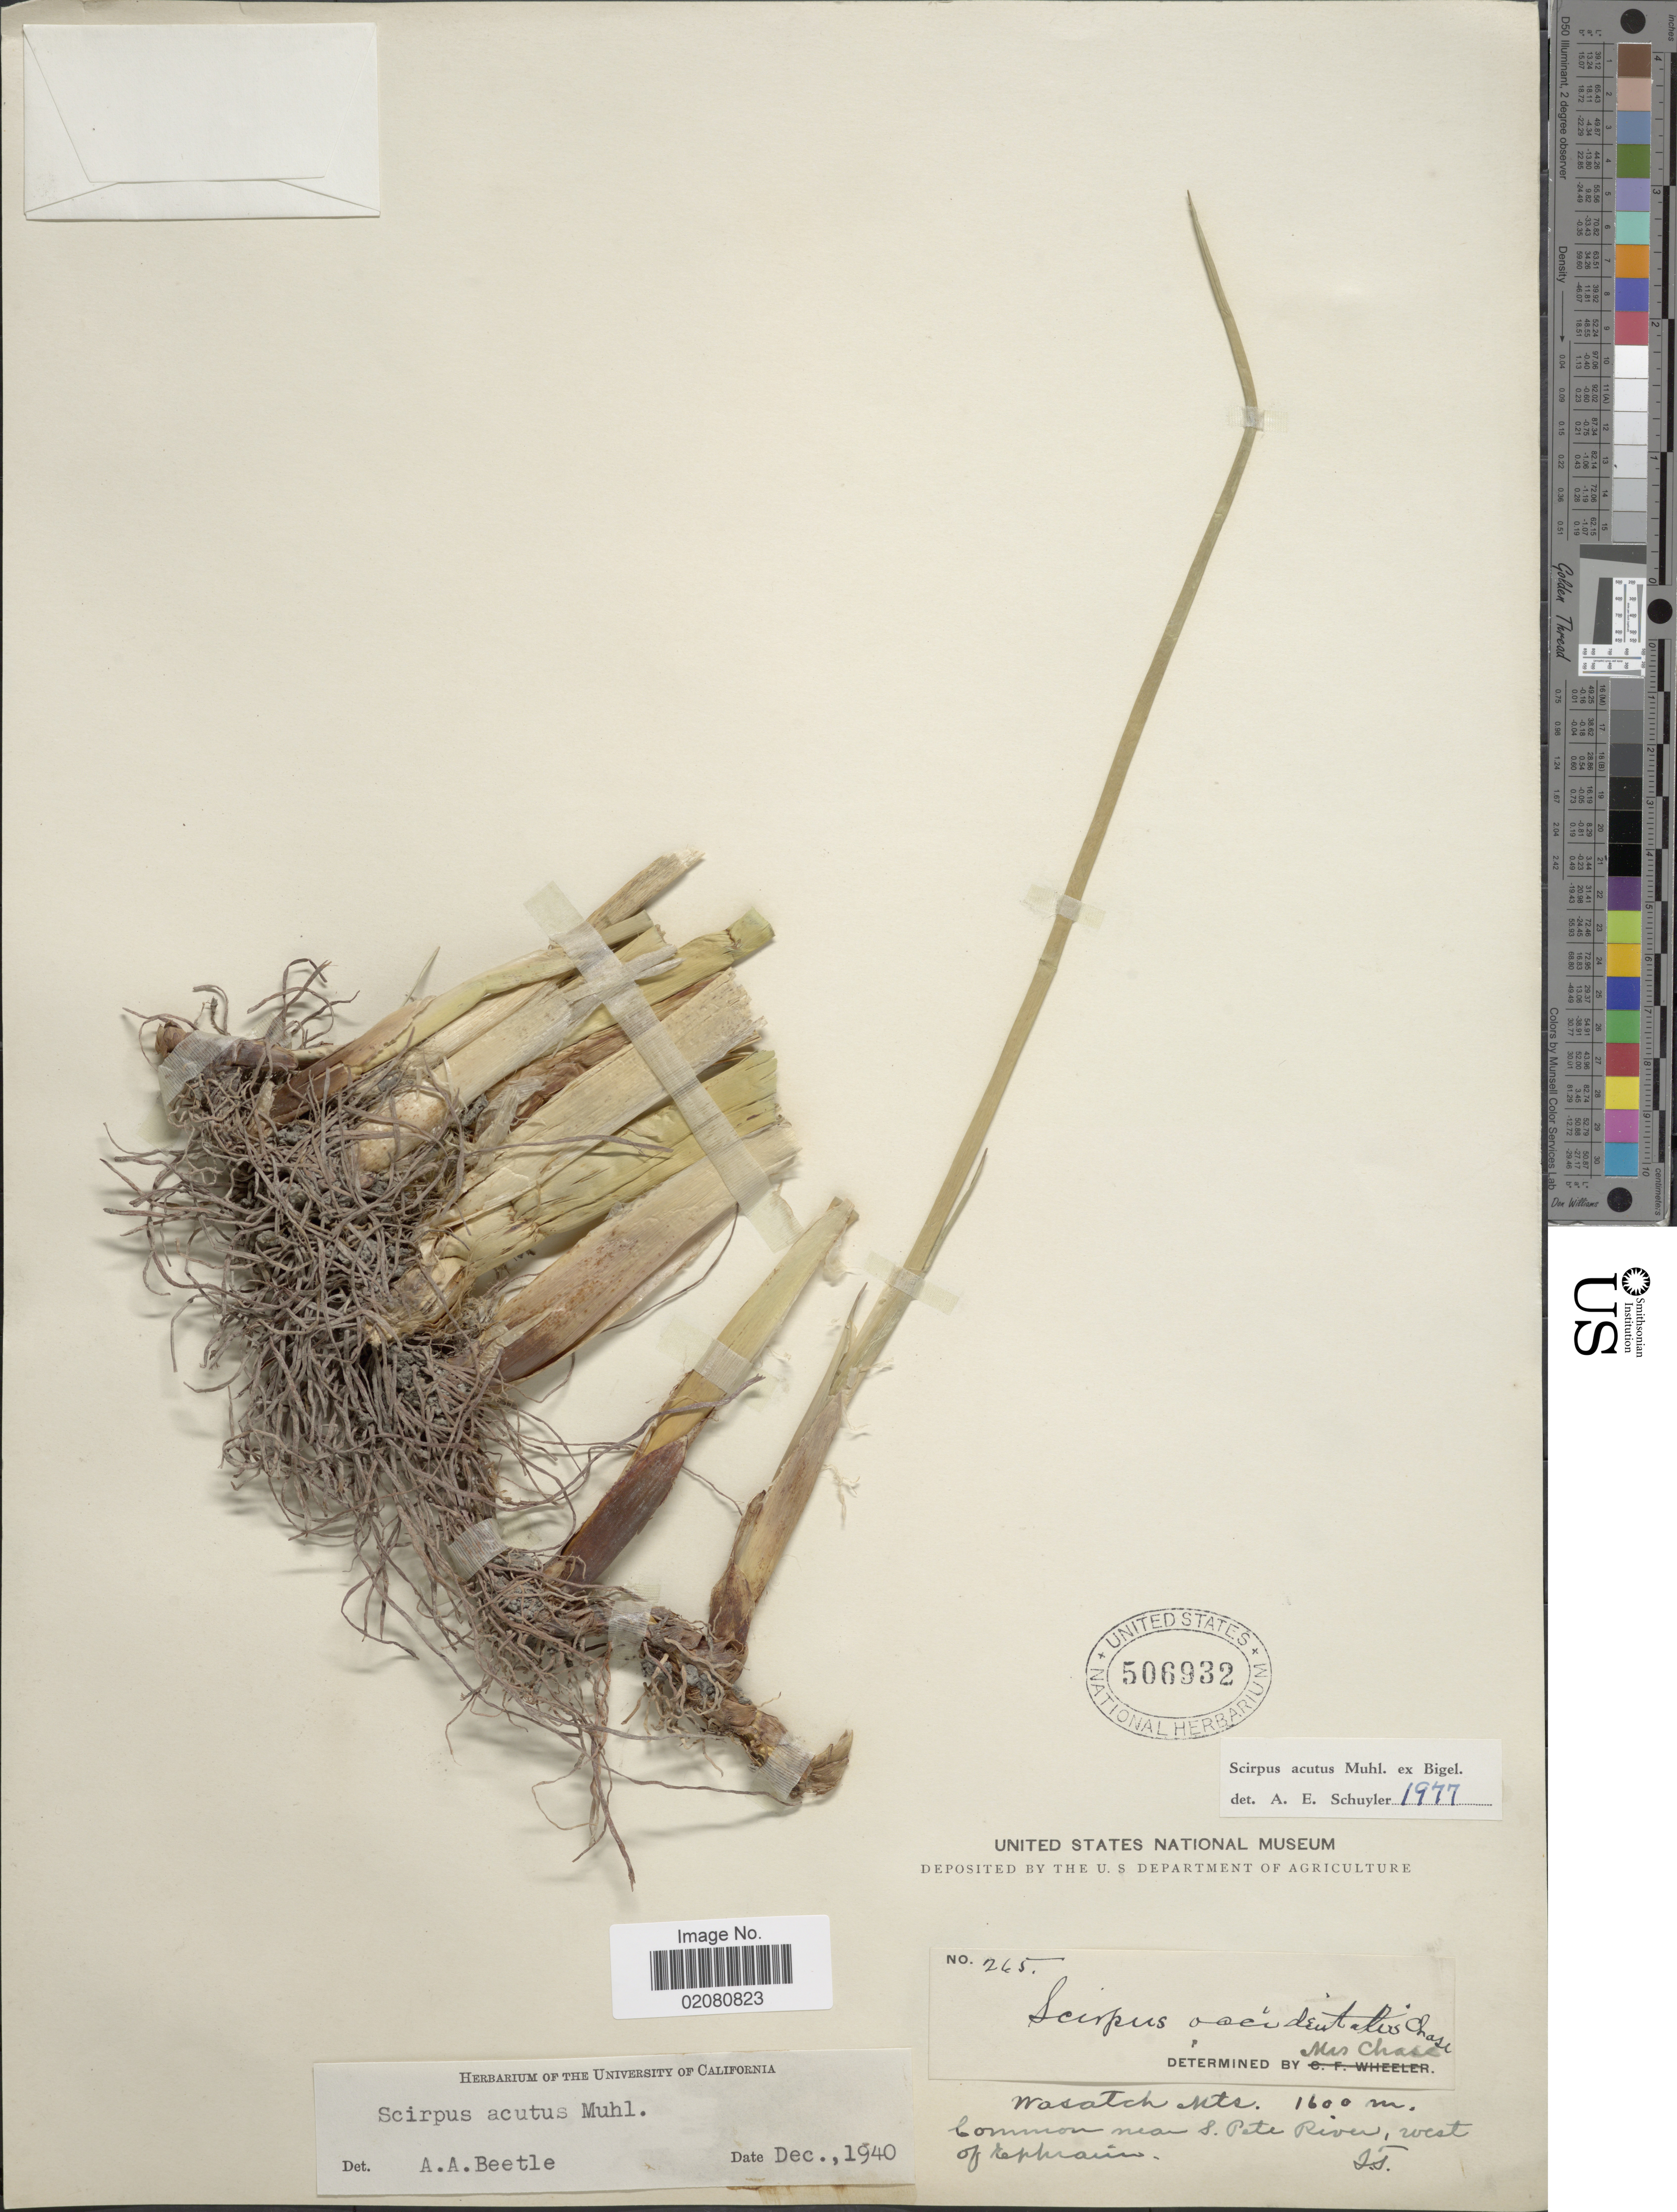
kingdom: Plantae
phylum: Tracheophyta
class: Liliopsida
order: Poales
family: Cyperaceae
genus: Schoenoplectus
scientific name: Schoenoplectus acutus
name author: (Muhl. ex Bigelow) Á. Löve & D. Löve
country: United States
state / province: Utah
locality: Wasatch Mts. Common near S. Pete River, west of Ephraim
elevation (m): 1600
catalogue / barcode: US 506932